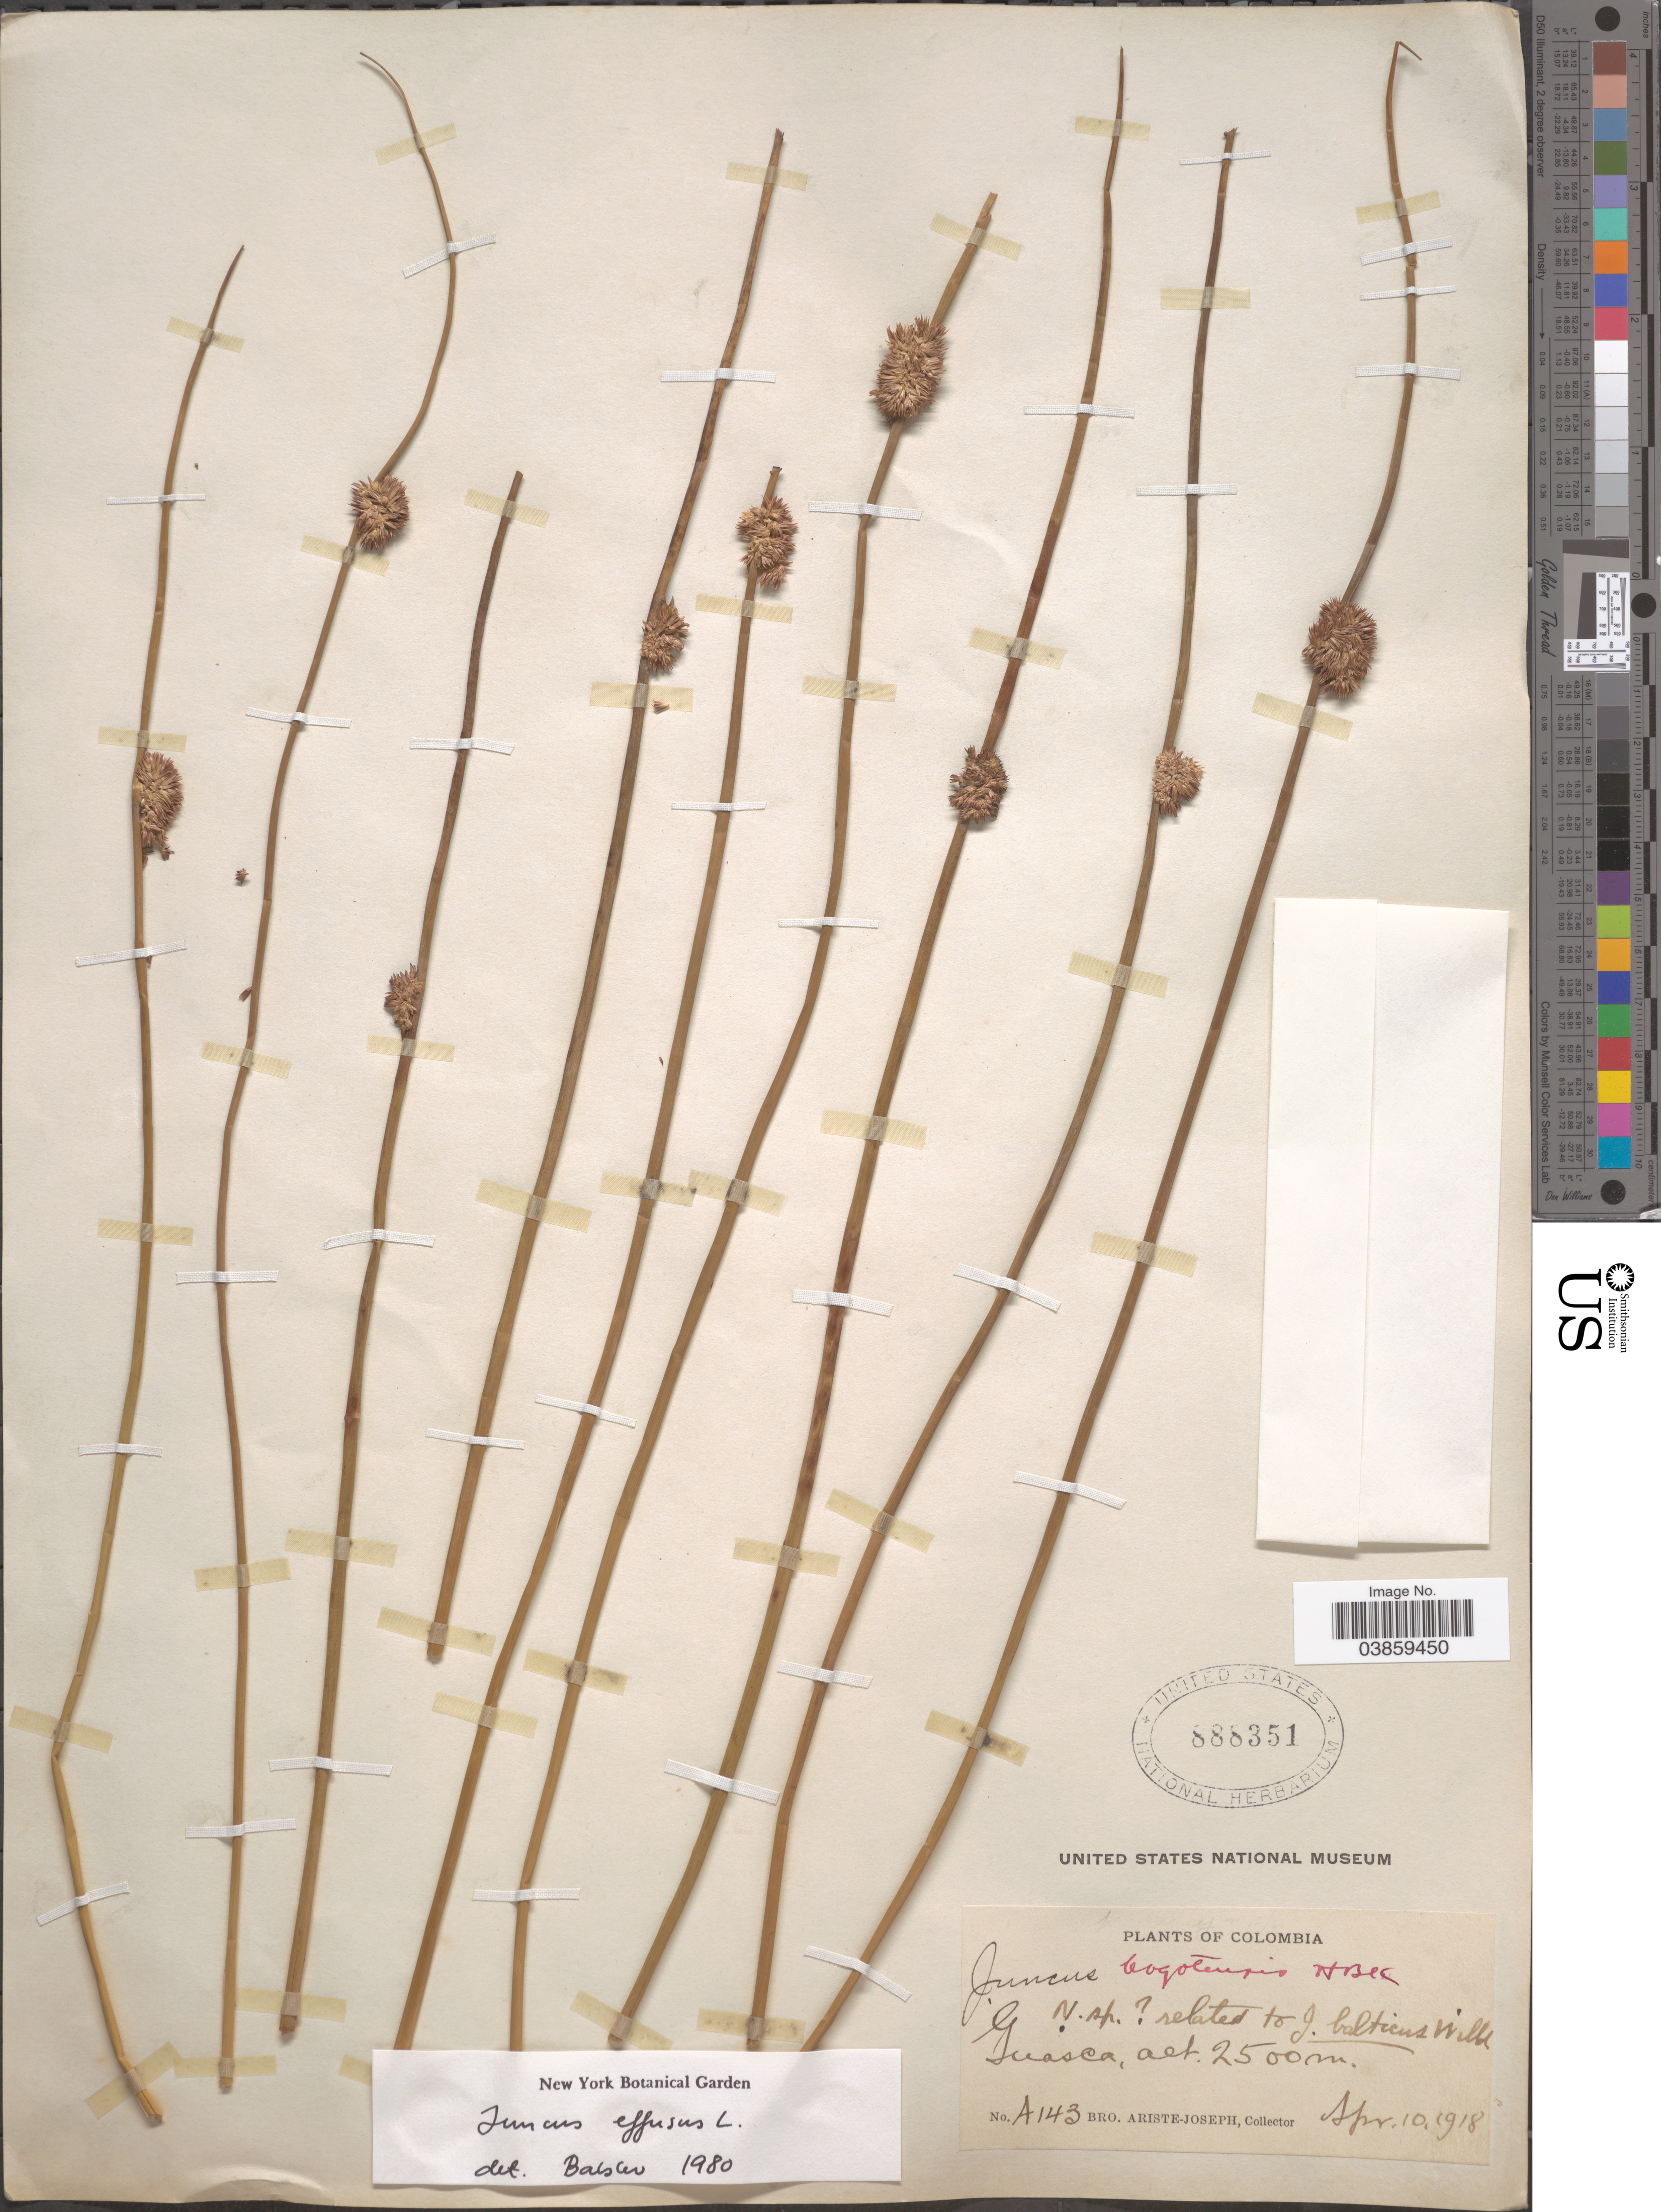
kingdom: Plantae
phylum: Tracheophyta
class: Liliopsida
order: Poales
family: Juncaceae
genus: Juncus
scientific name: Juncus effusus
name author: L.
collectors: Bro. Ariste-Joseph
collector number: A143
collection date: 1918-04-10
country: Colombia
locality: Guasca.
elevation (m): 2500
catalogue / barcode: US 888351